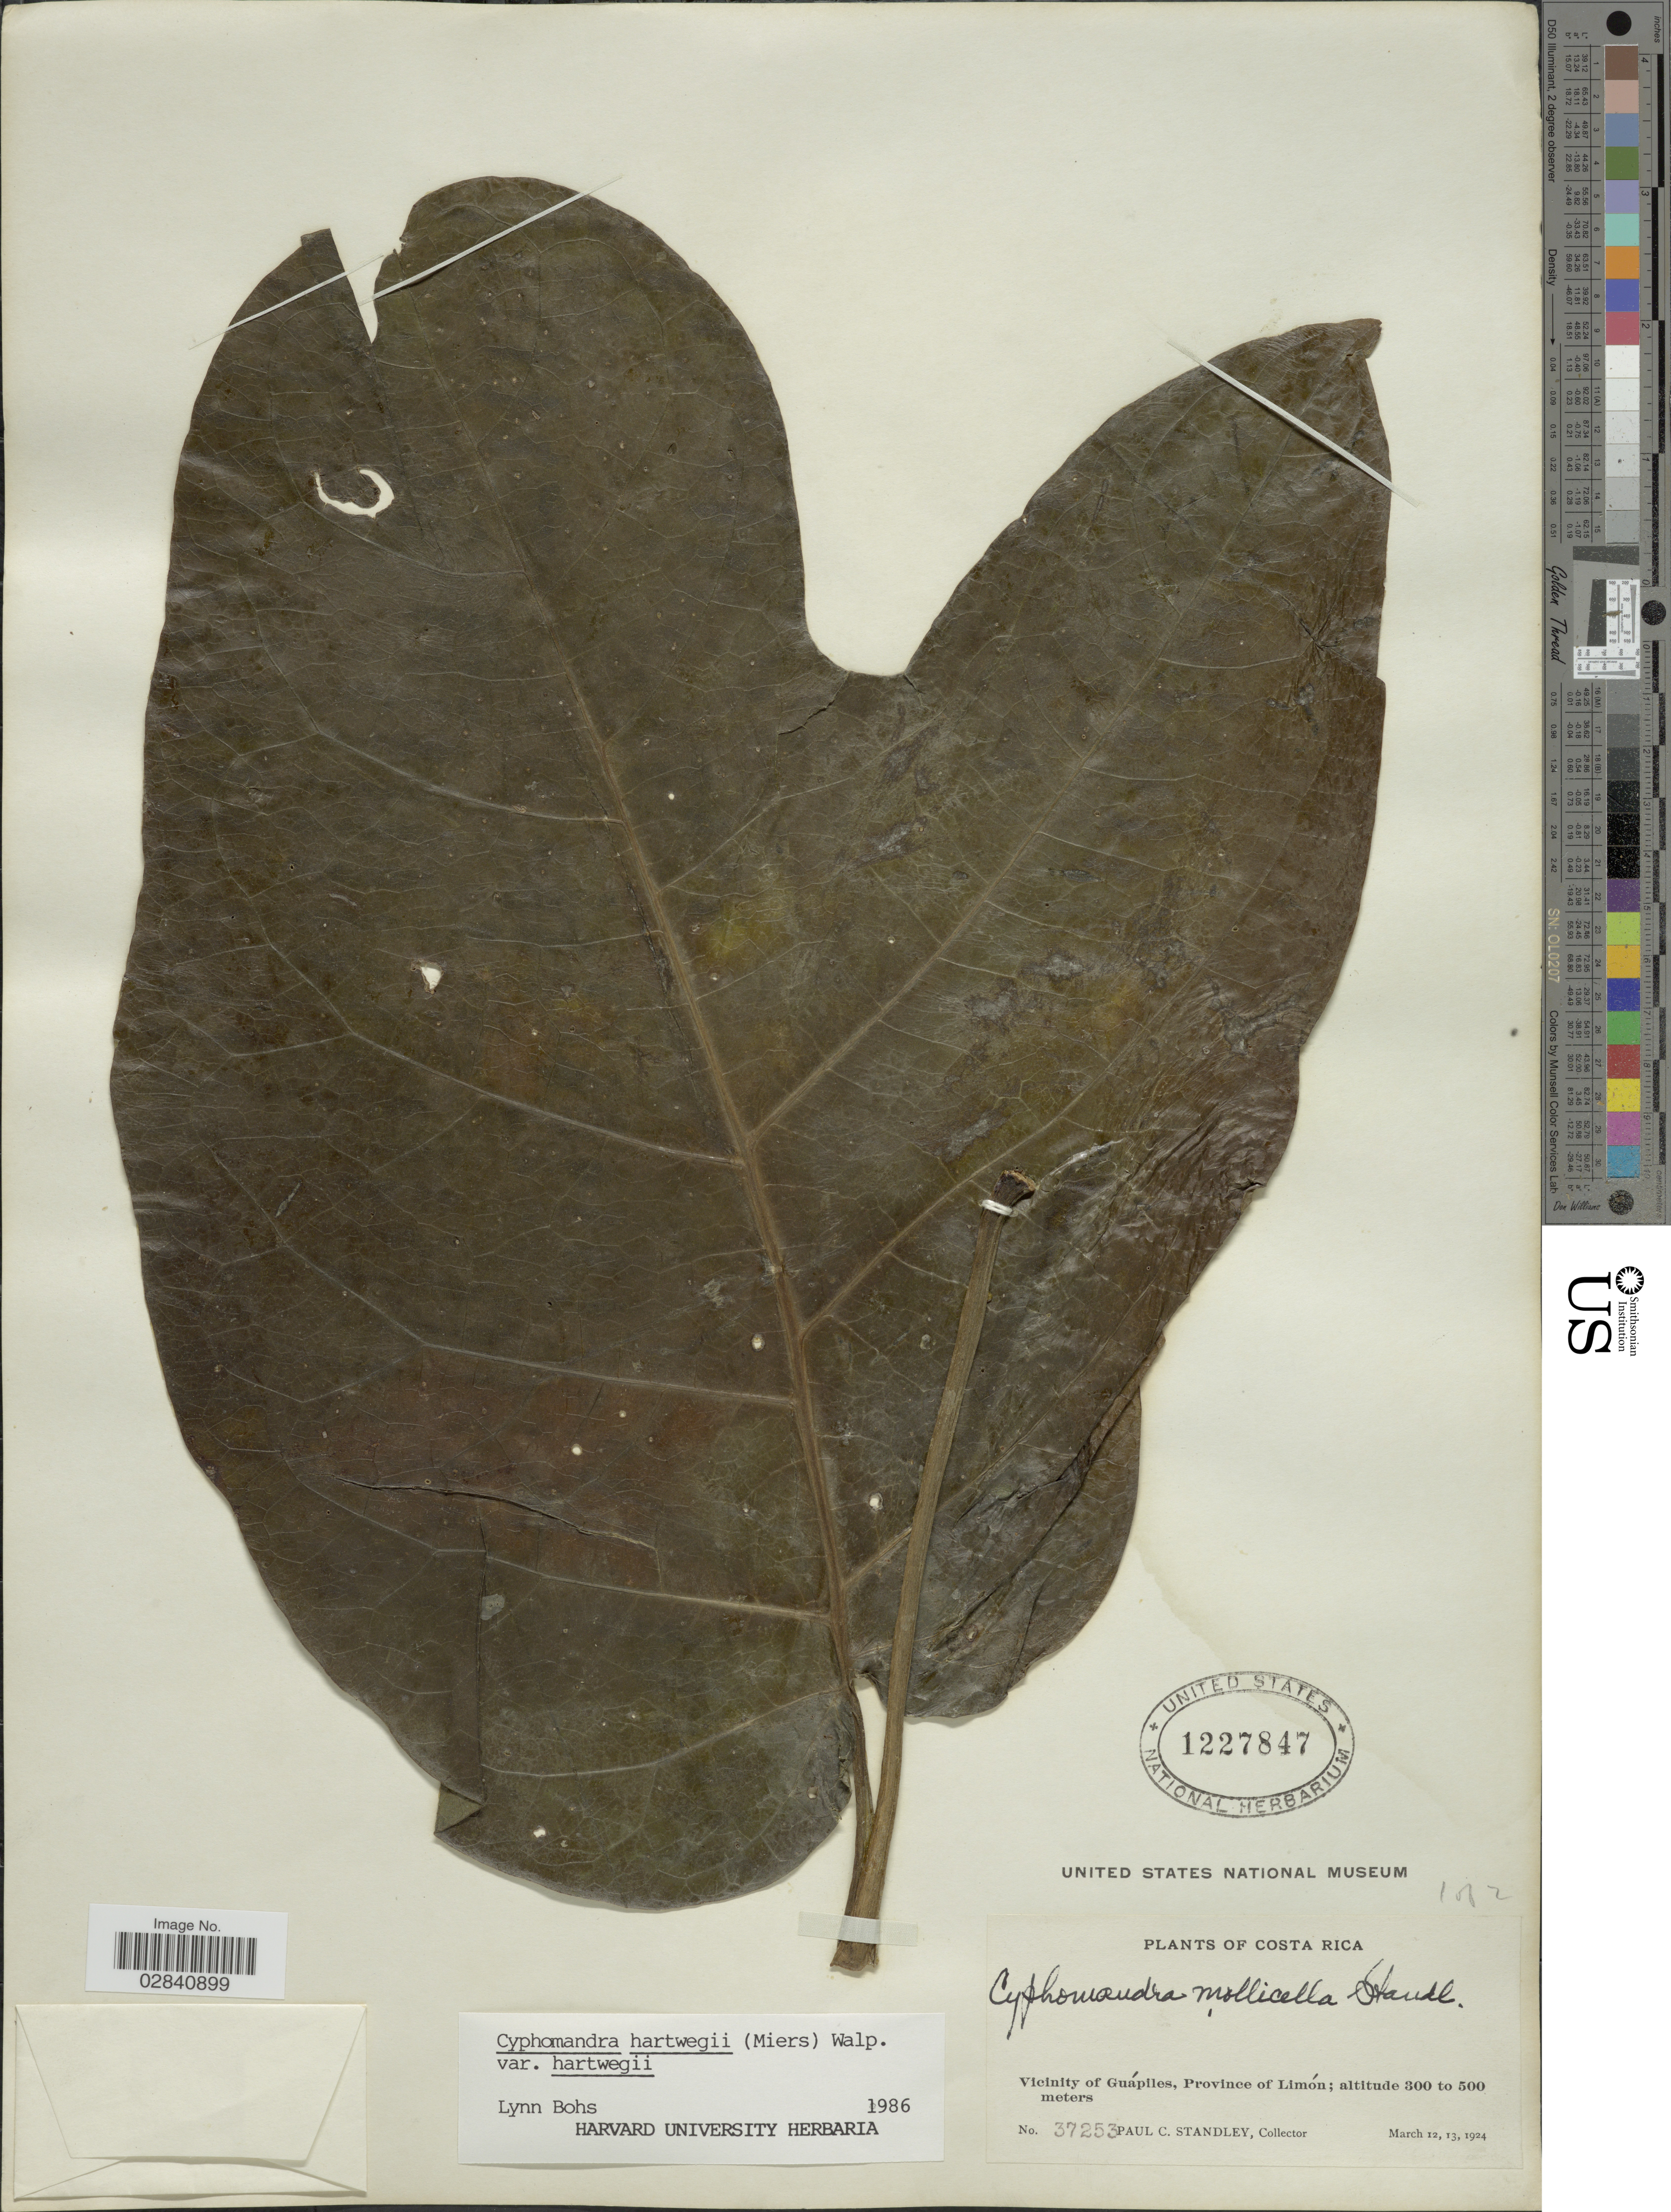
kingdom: Plantae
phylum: Tracheophyta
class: Magnoliopsida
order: Solanales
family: Solanaceae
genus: Cyphomandra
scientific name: Cyphomandra hartwegii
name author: (Miers) Sendtn. ex Walp.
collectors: P. C. Standley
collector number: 37253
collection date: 1924-03-12/1924-03-13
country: Costa Rica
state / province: Limón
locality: Vicinity of Guápiles.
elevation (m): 300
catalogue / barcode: US 1227847